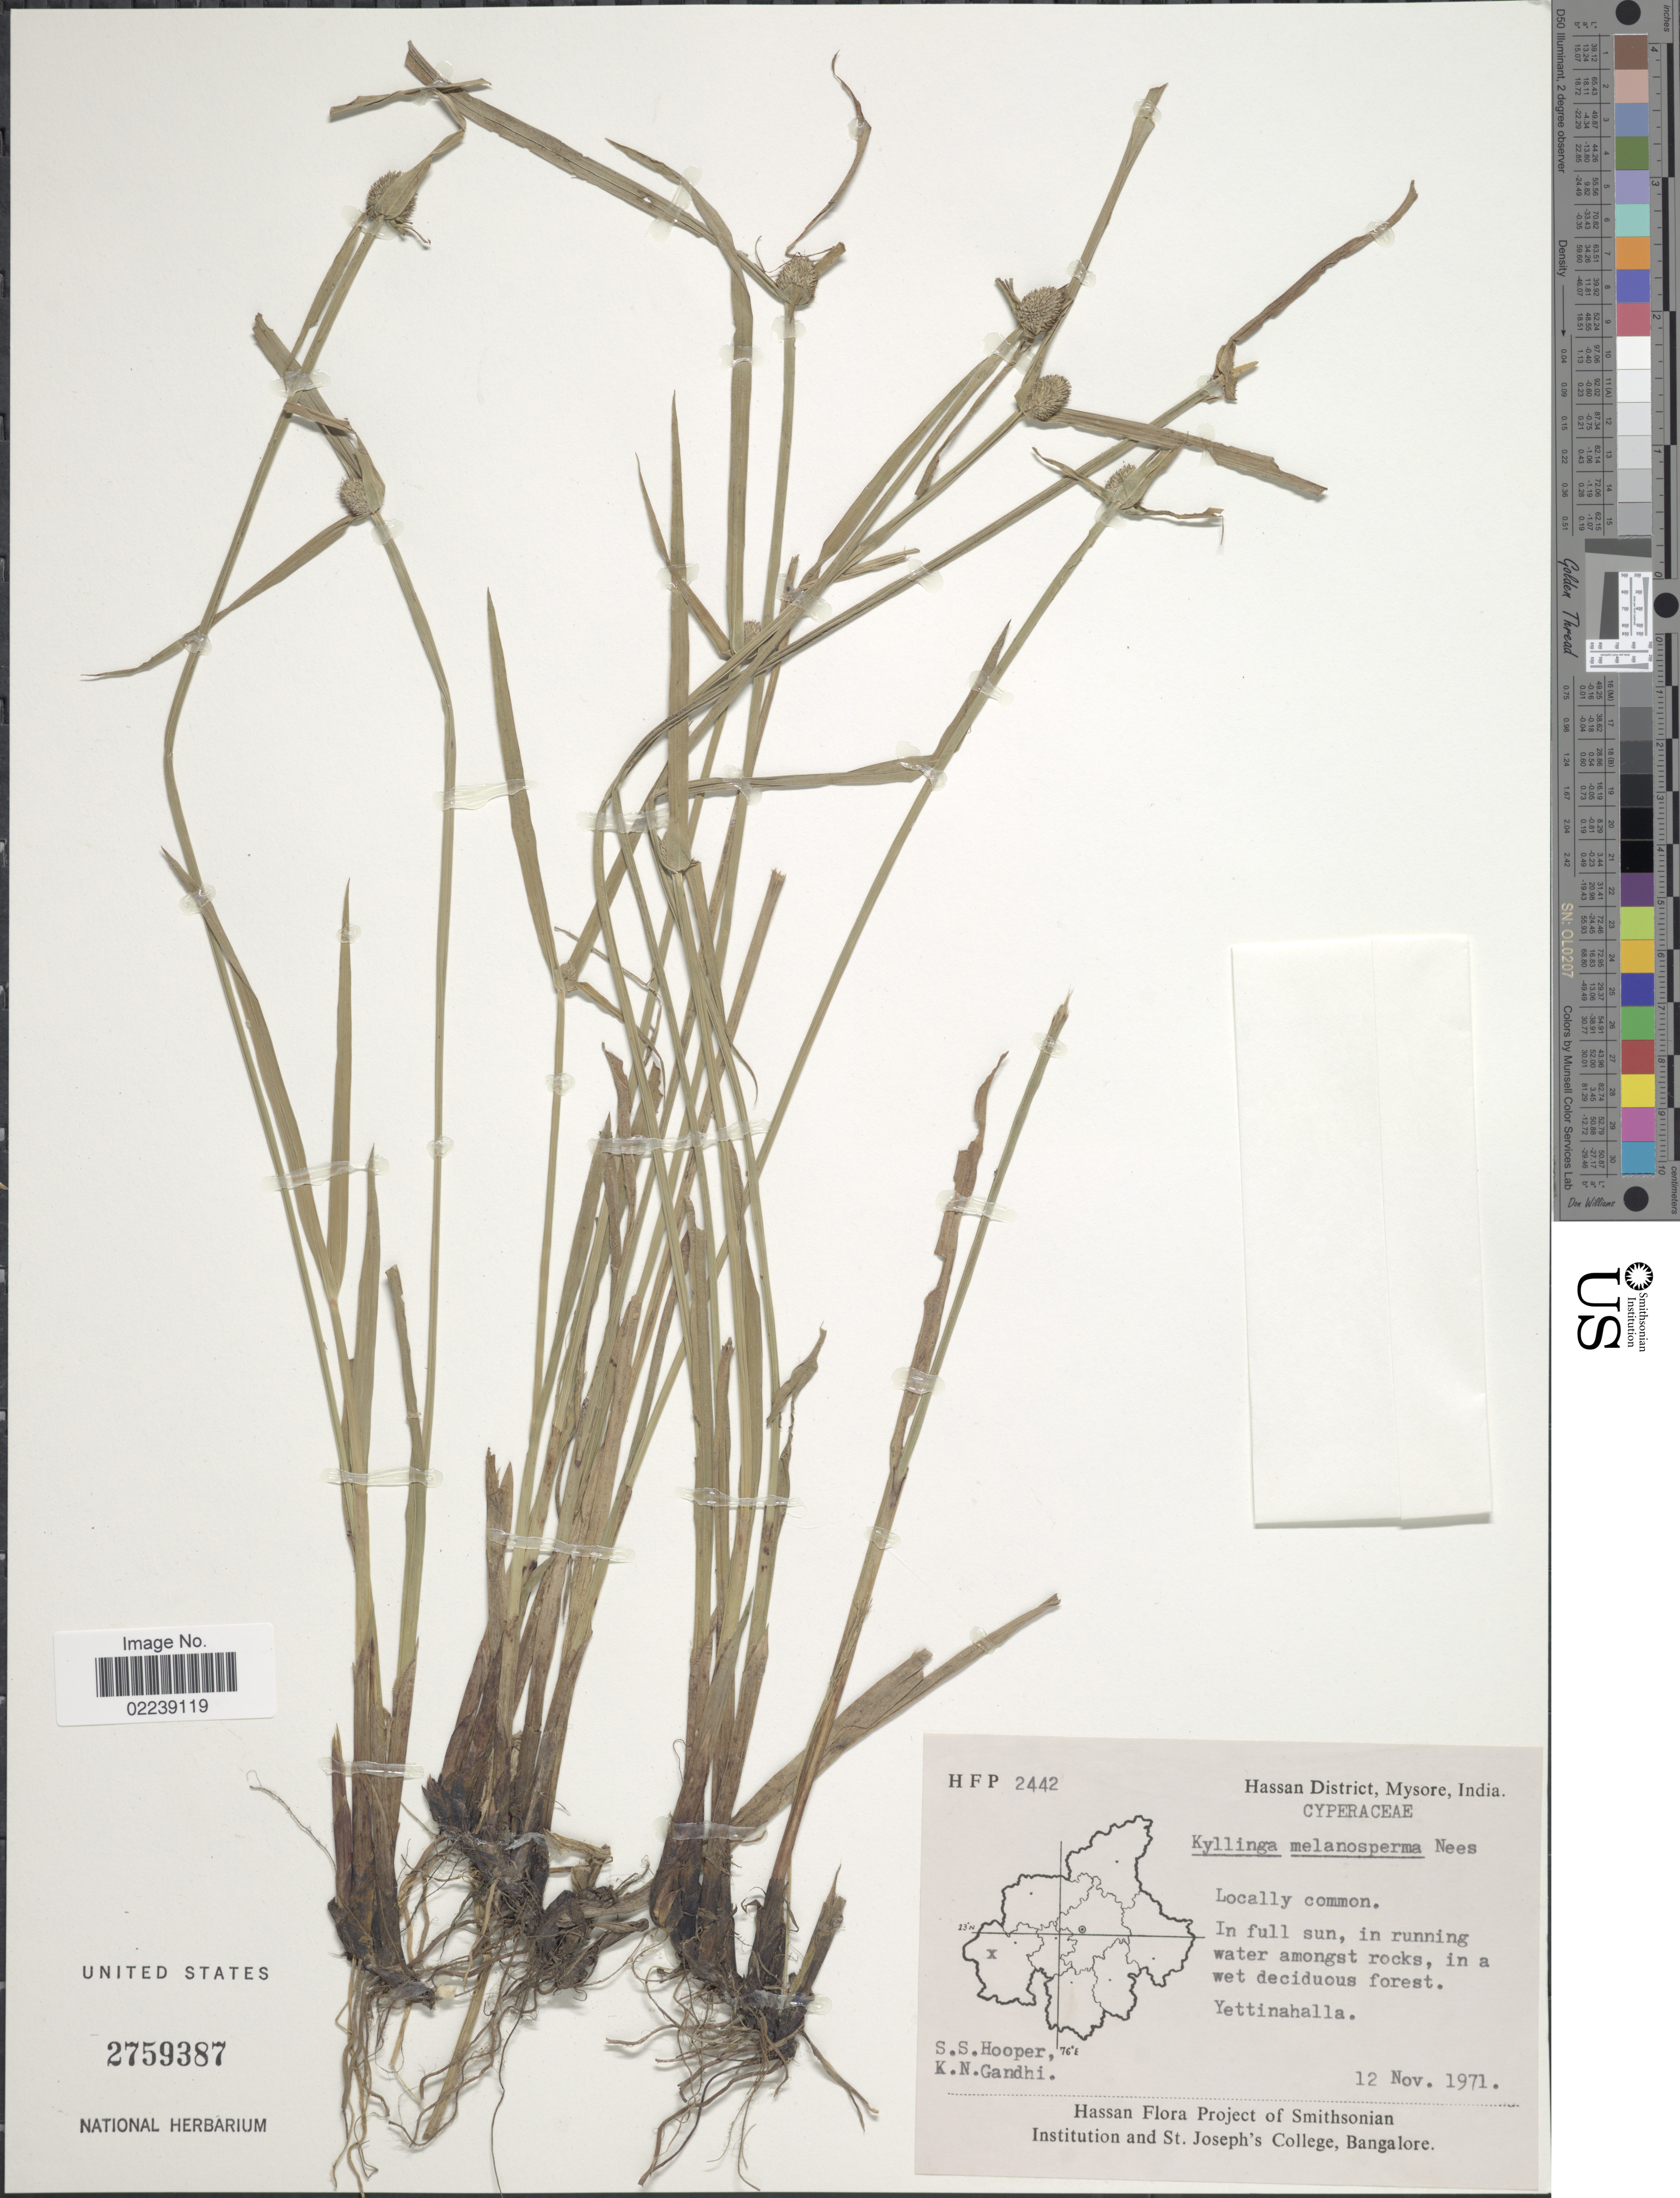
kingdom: Plantae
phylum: Tracheophyta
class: Liliopsida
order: Poales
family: Cyperaceae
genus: Cyperus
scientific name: Cyperus melanospermus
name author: (Nees) Valck. Sur.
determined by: Strong, M. T., (US), Smithsonian Institution - National Museum of Natural History (UNITED STATES)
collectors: S. S. Hooper & K. N. Gandhi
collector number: HFP2442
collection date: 1971-11-12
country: India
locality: Hassan District, Mysore. Yettinahalla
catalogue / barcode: US 2759387